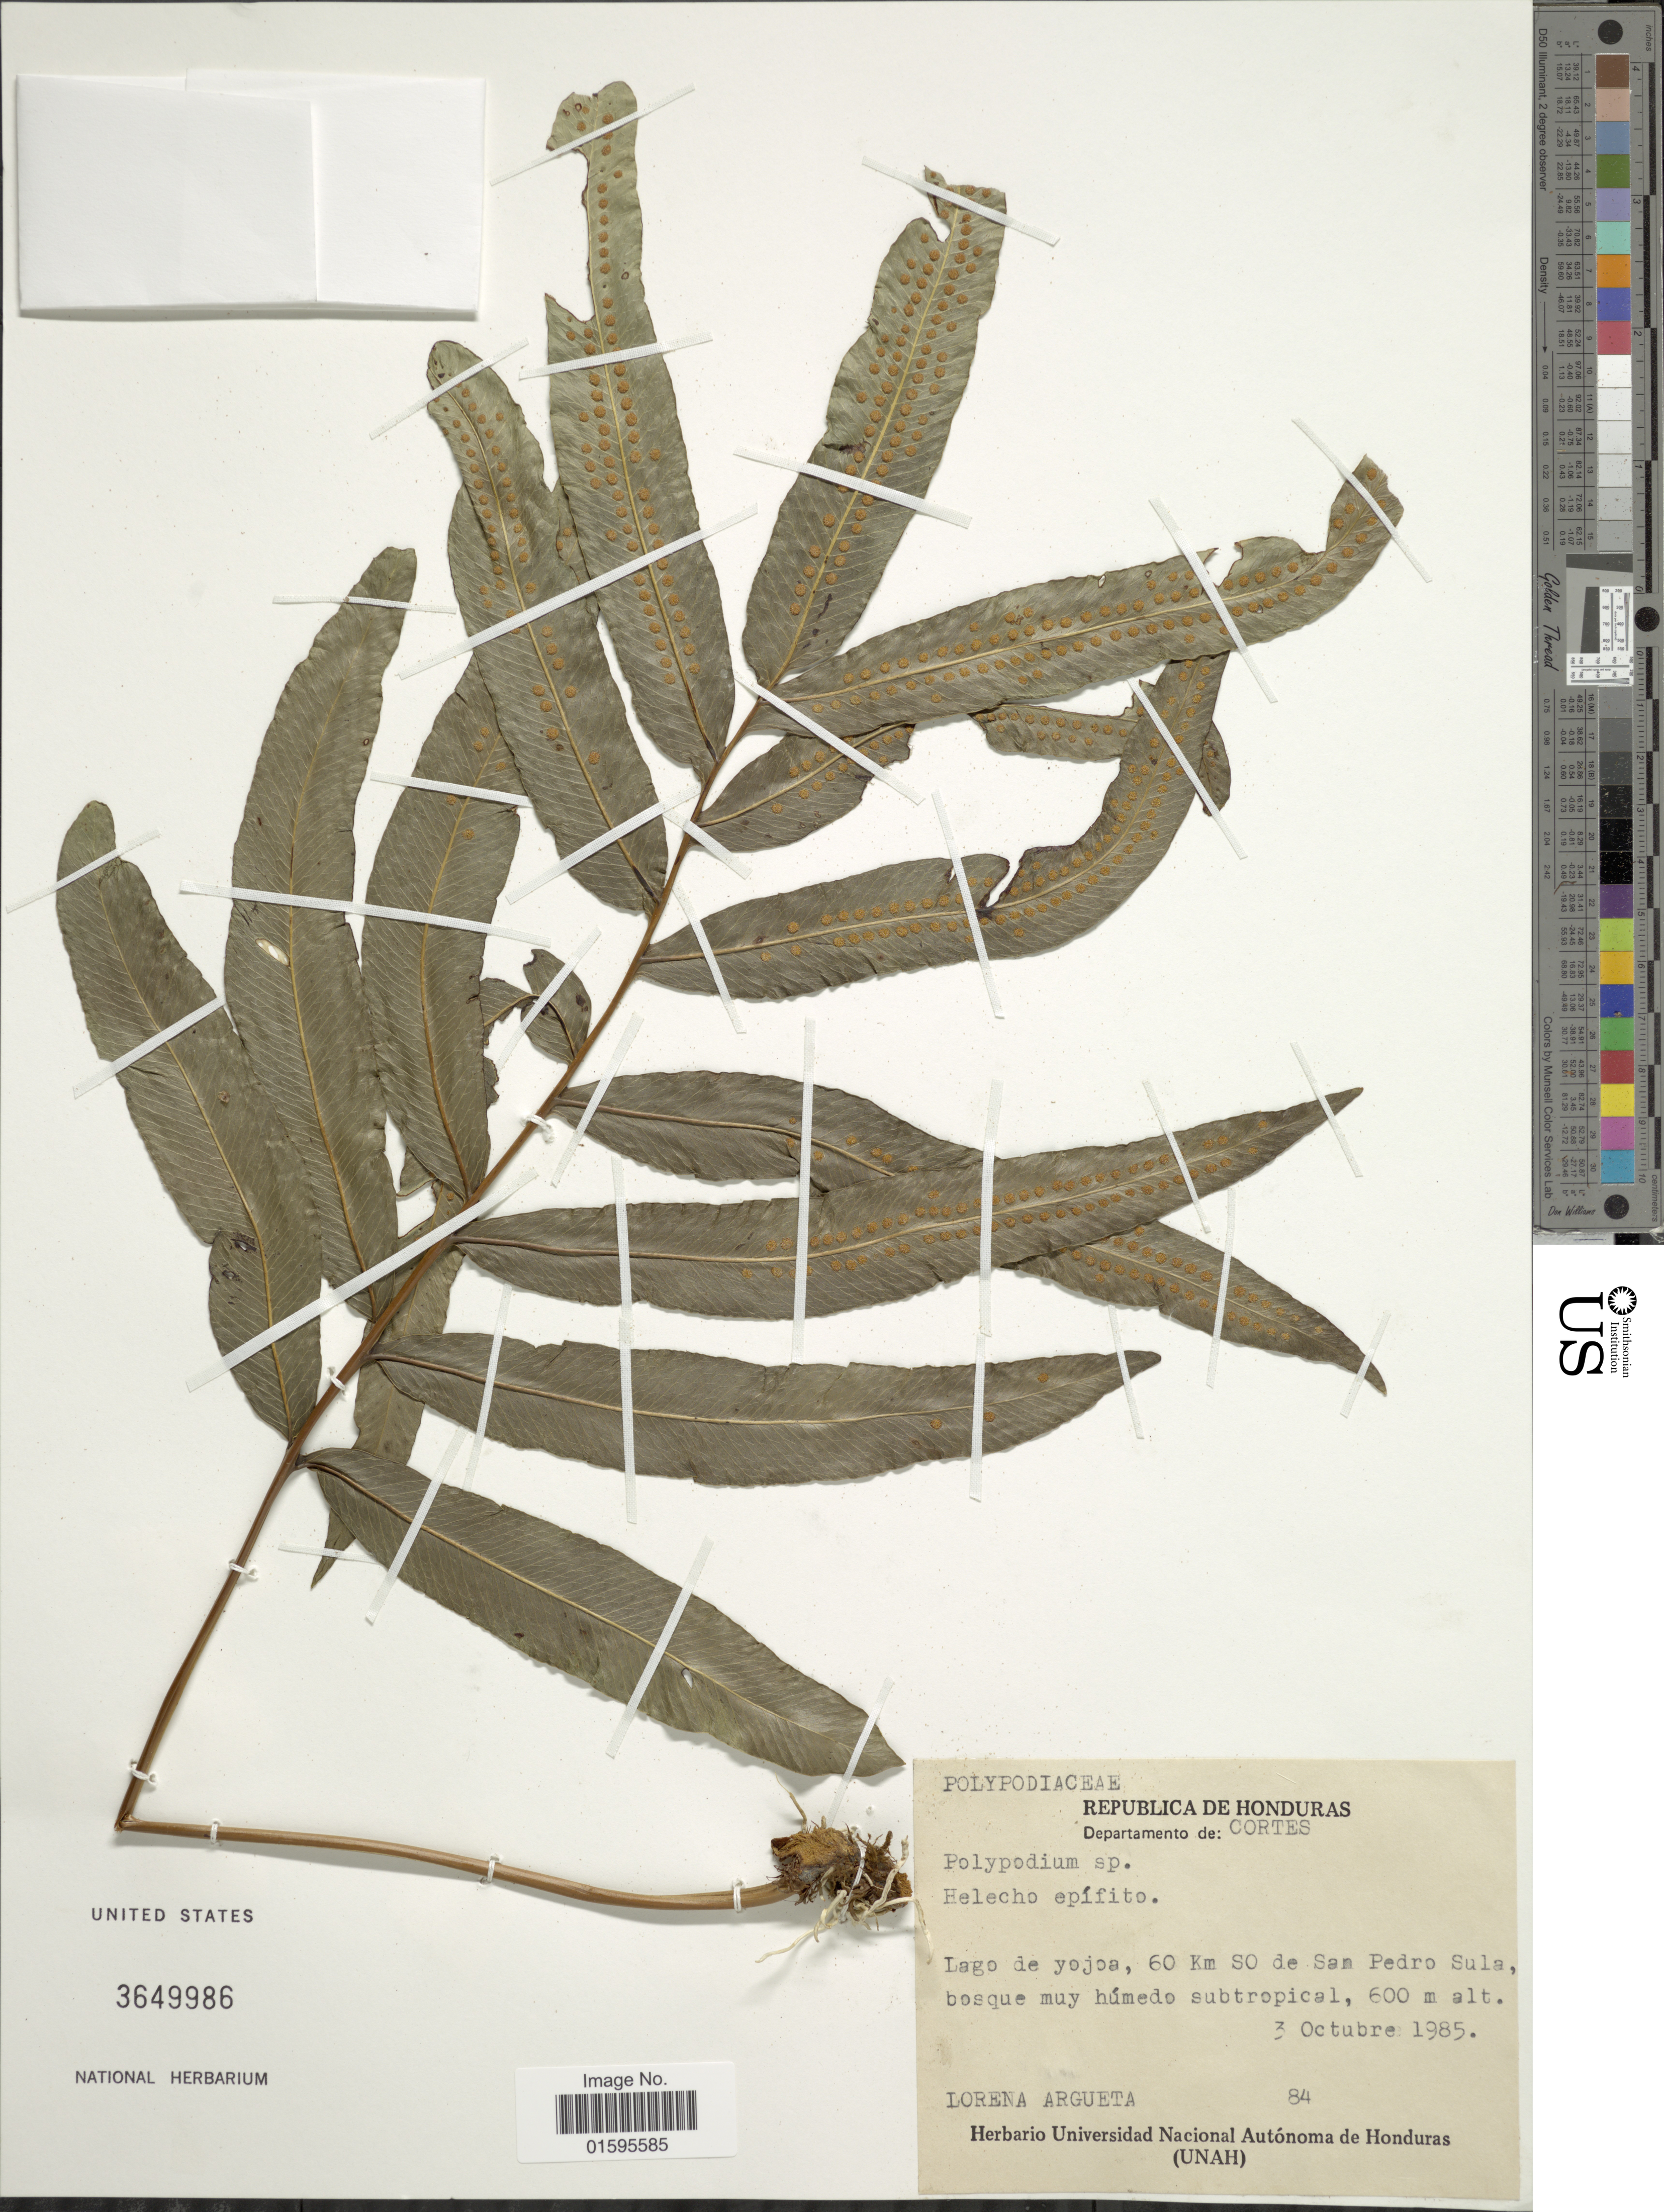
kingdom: Plantae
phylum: Tracheophyta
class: Polypodiopsida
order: Polypodiales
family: Polypodiaceae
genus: Polypodium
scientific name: Polypodium sp.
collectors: L. Argueta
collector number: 84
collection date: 1985-10-03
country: Honduras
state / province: Cortés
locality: Republica de Honduras, Departamento de Cortes, Lago de yojoa, 60 km SO de San Pedro Sula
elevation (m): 600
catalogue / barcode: US 3649986